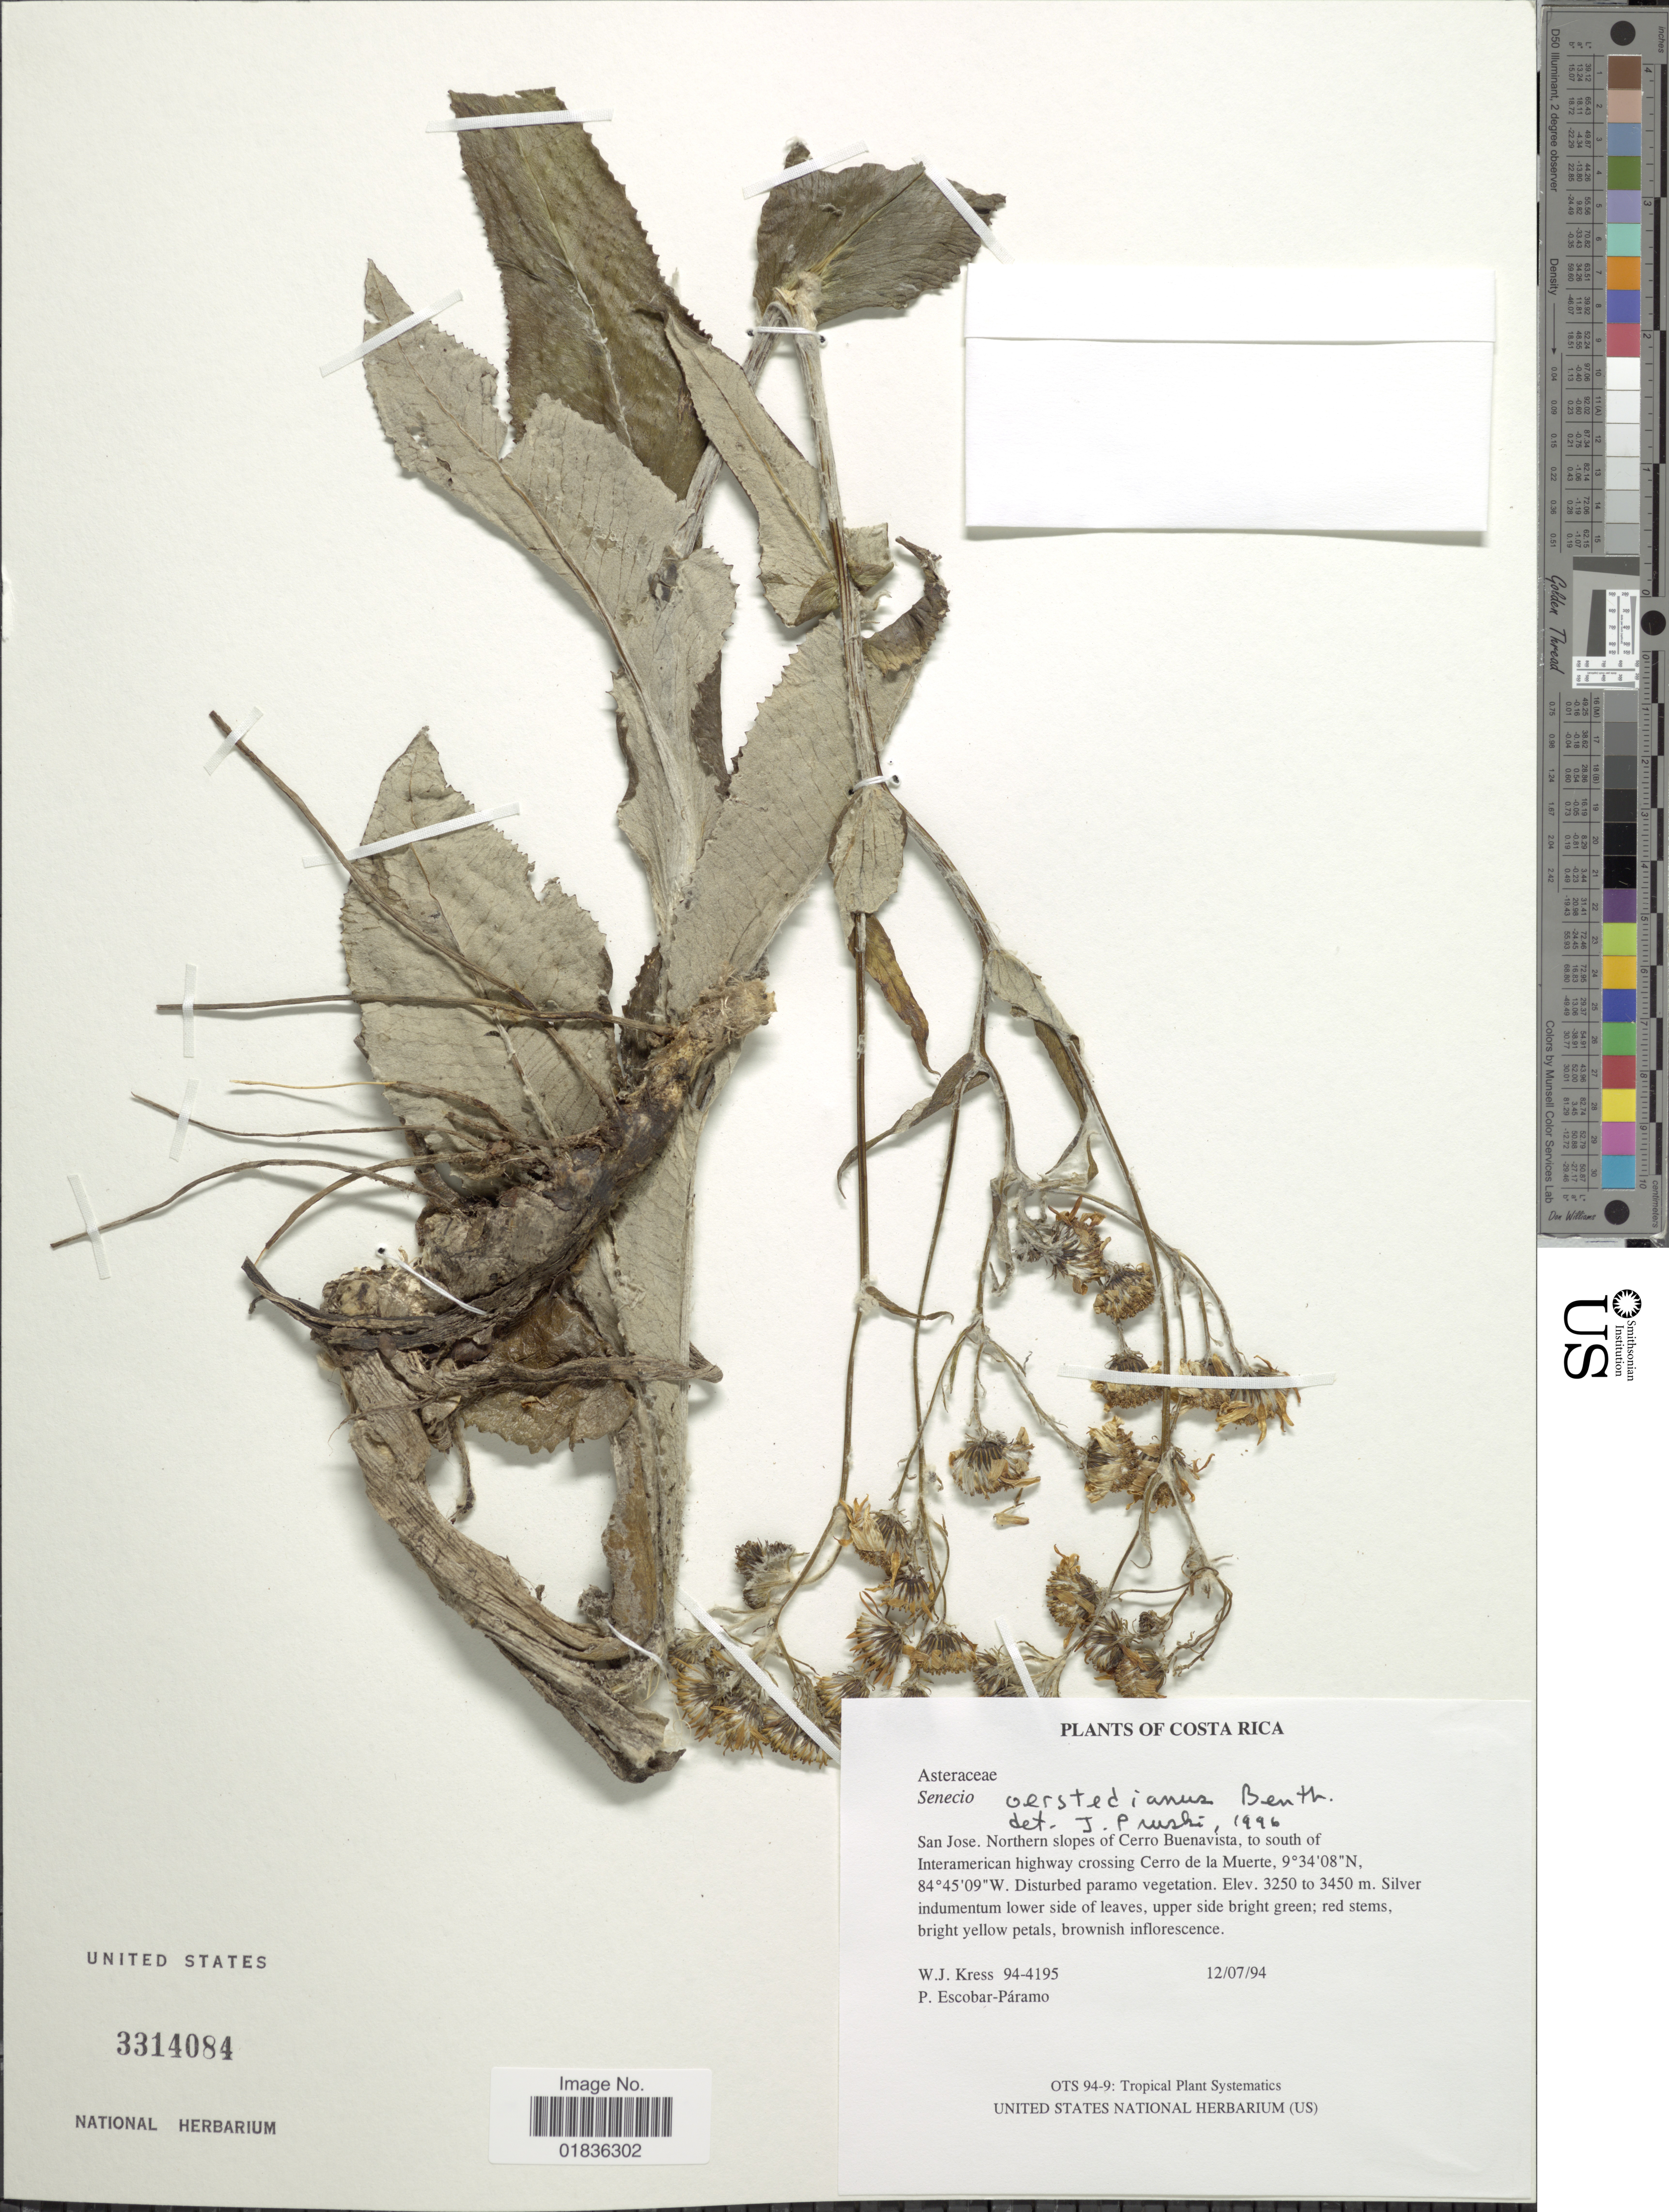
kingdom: Plantae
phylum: Tracheophyta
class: Magnoliopsida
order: Asterales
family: Asteraceae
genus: Senecio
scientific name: Senecio oerstedianus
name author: Benth.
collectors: W. J. Kress & P. Escobar-Páramo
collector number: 94-4195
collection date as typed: Transcribed d/m/y: 12/7/94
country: Costa Rica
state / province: San José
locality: Northern slopes of Cerro Buenavista, to south of Interamerican highway crossing Cerro de la Muerte.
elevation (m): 3250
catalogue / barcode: US 3314084